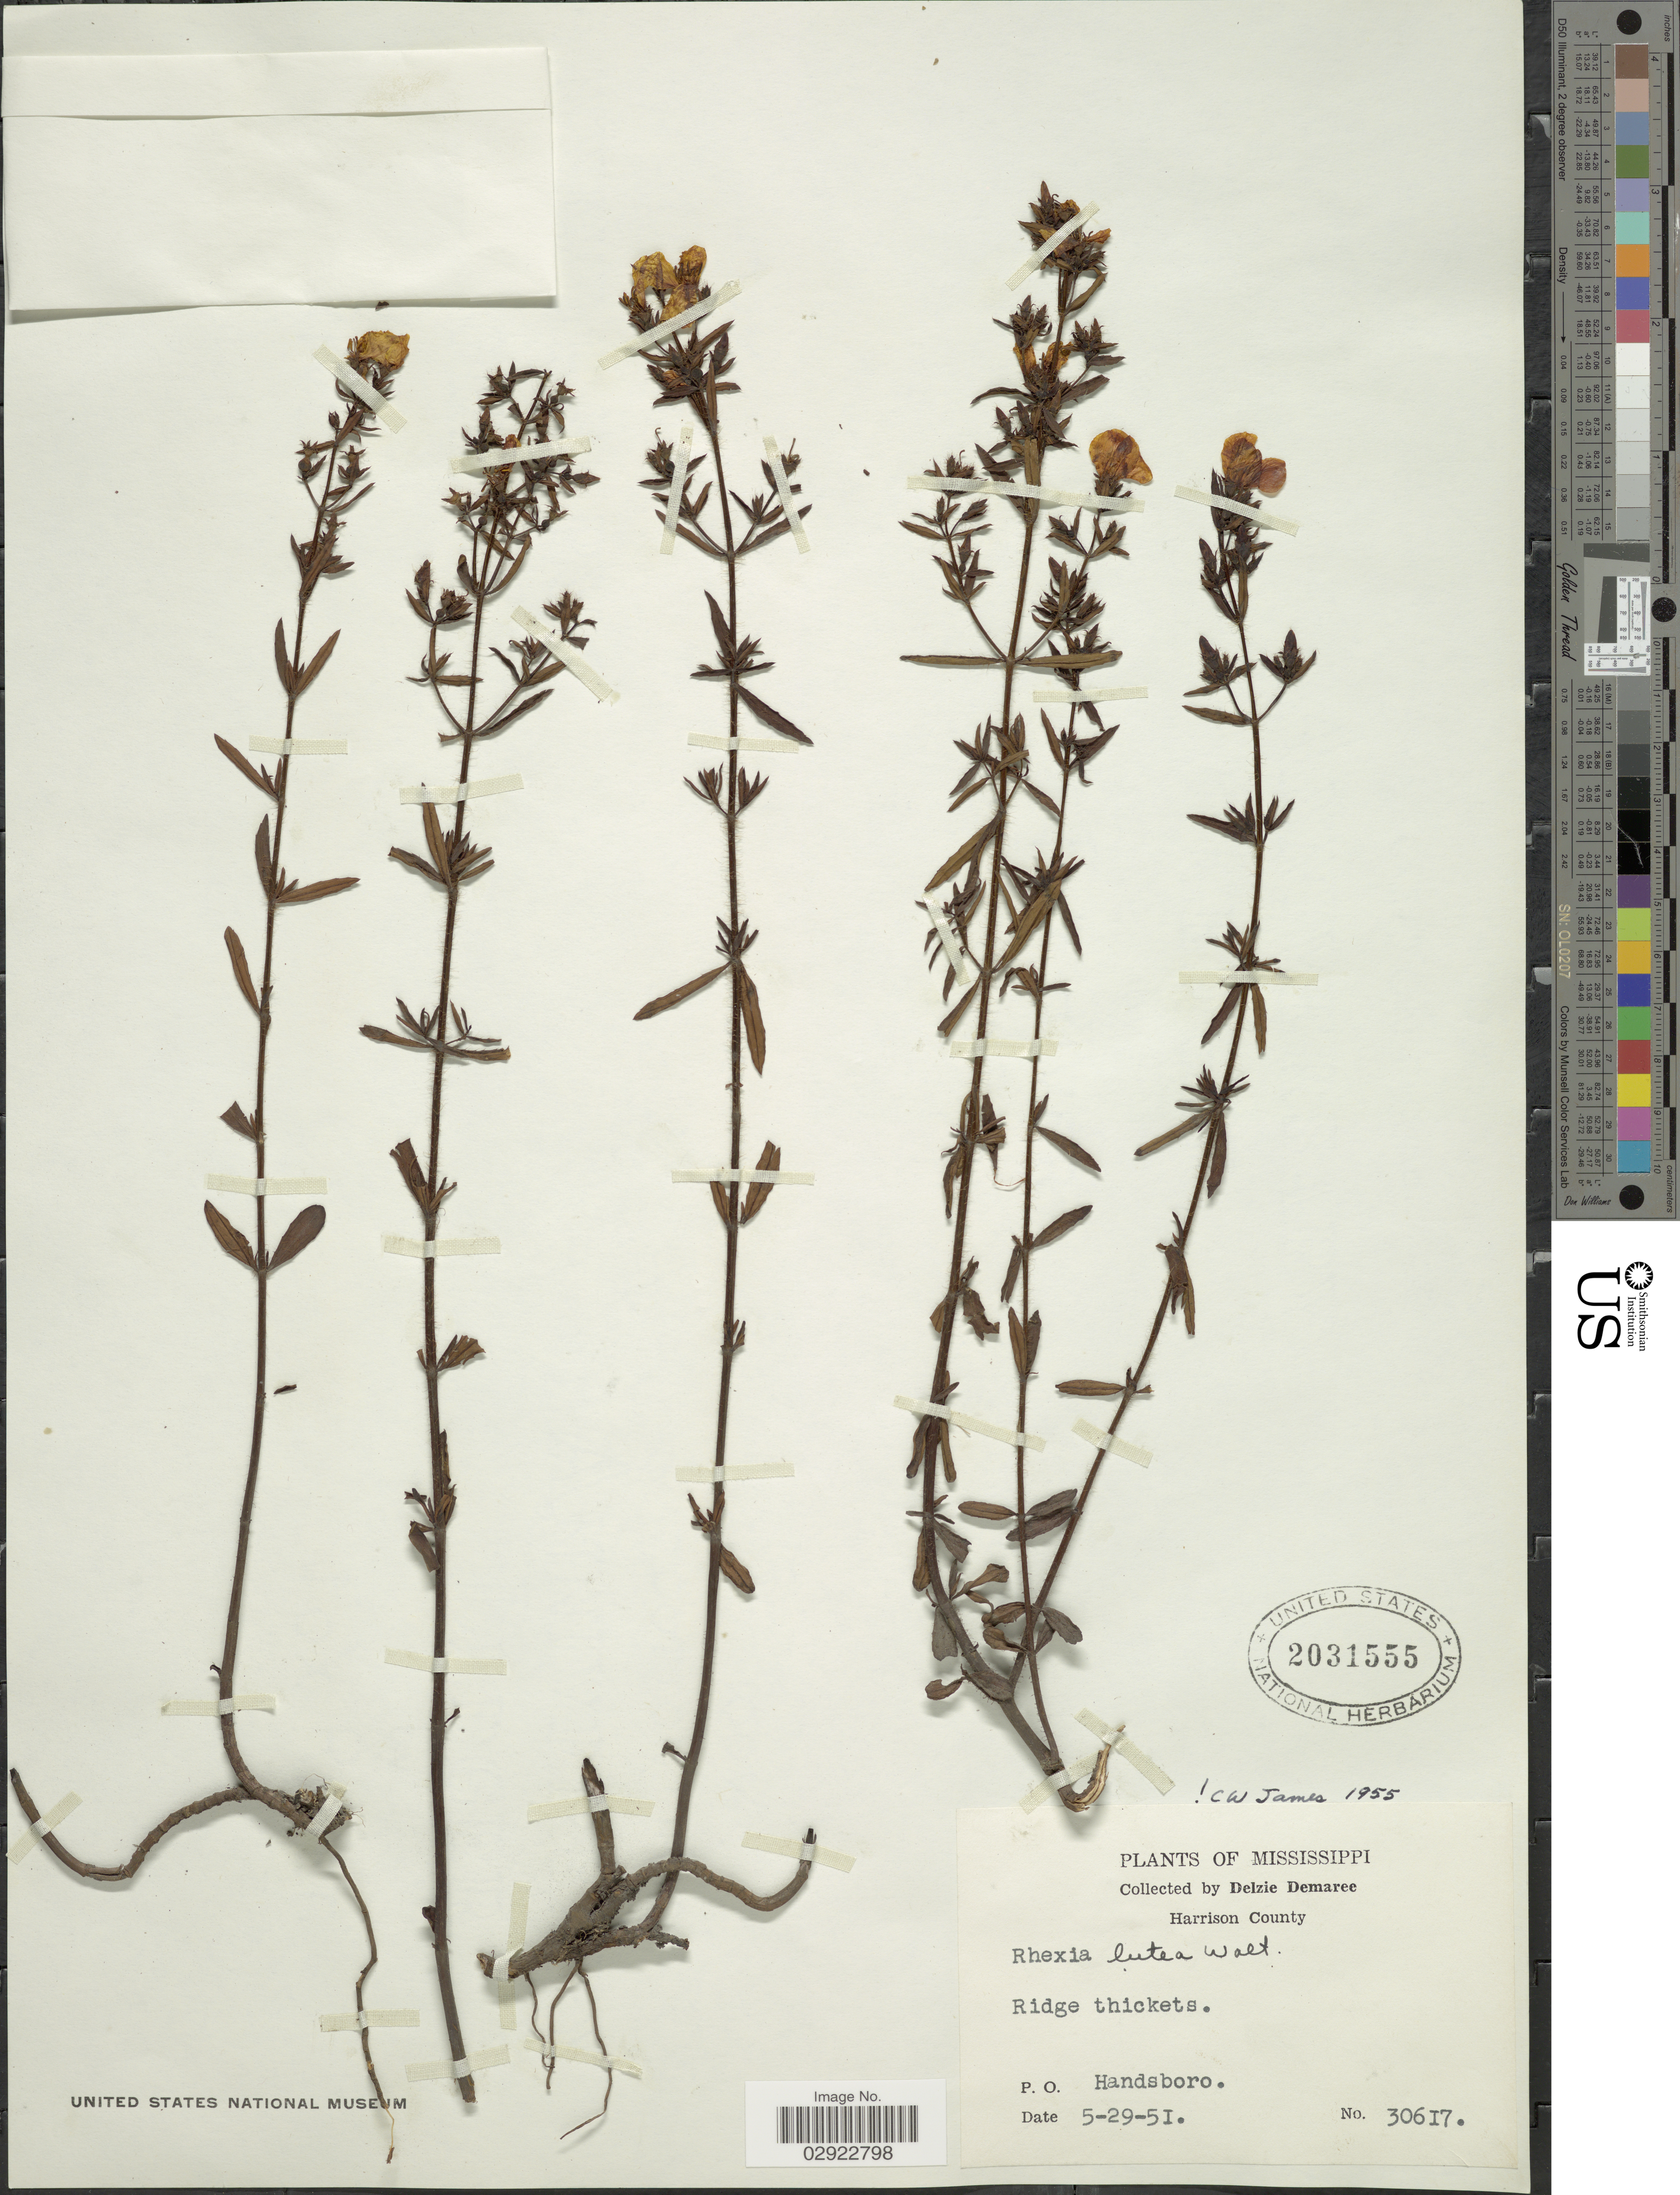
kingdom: Plantae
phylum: Tracheophyta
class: Magnoliopsida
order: Myrtales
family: Melastomataceae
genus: Rhexia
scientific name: Rhexia lutea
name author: Walter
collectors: D. Demaree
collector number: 30617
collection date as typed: Transcribed d/m/y: 29/5/51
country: United States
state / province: Mississippi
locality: Harrison County. P.O. Handsboro.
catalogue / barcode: US 2031555